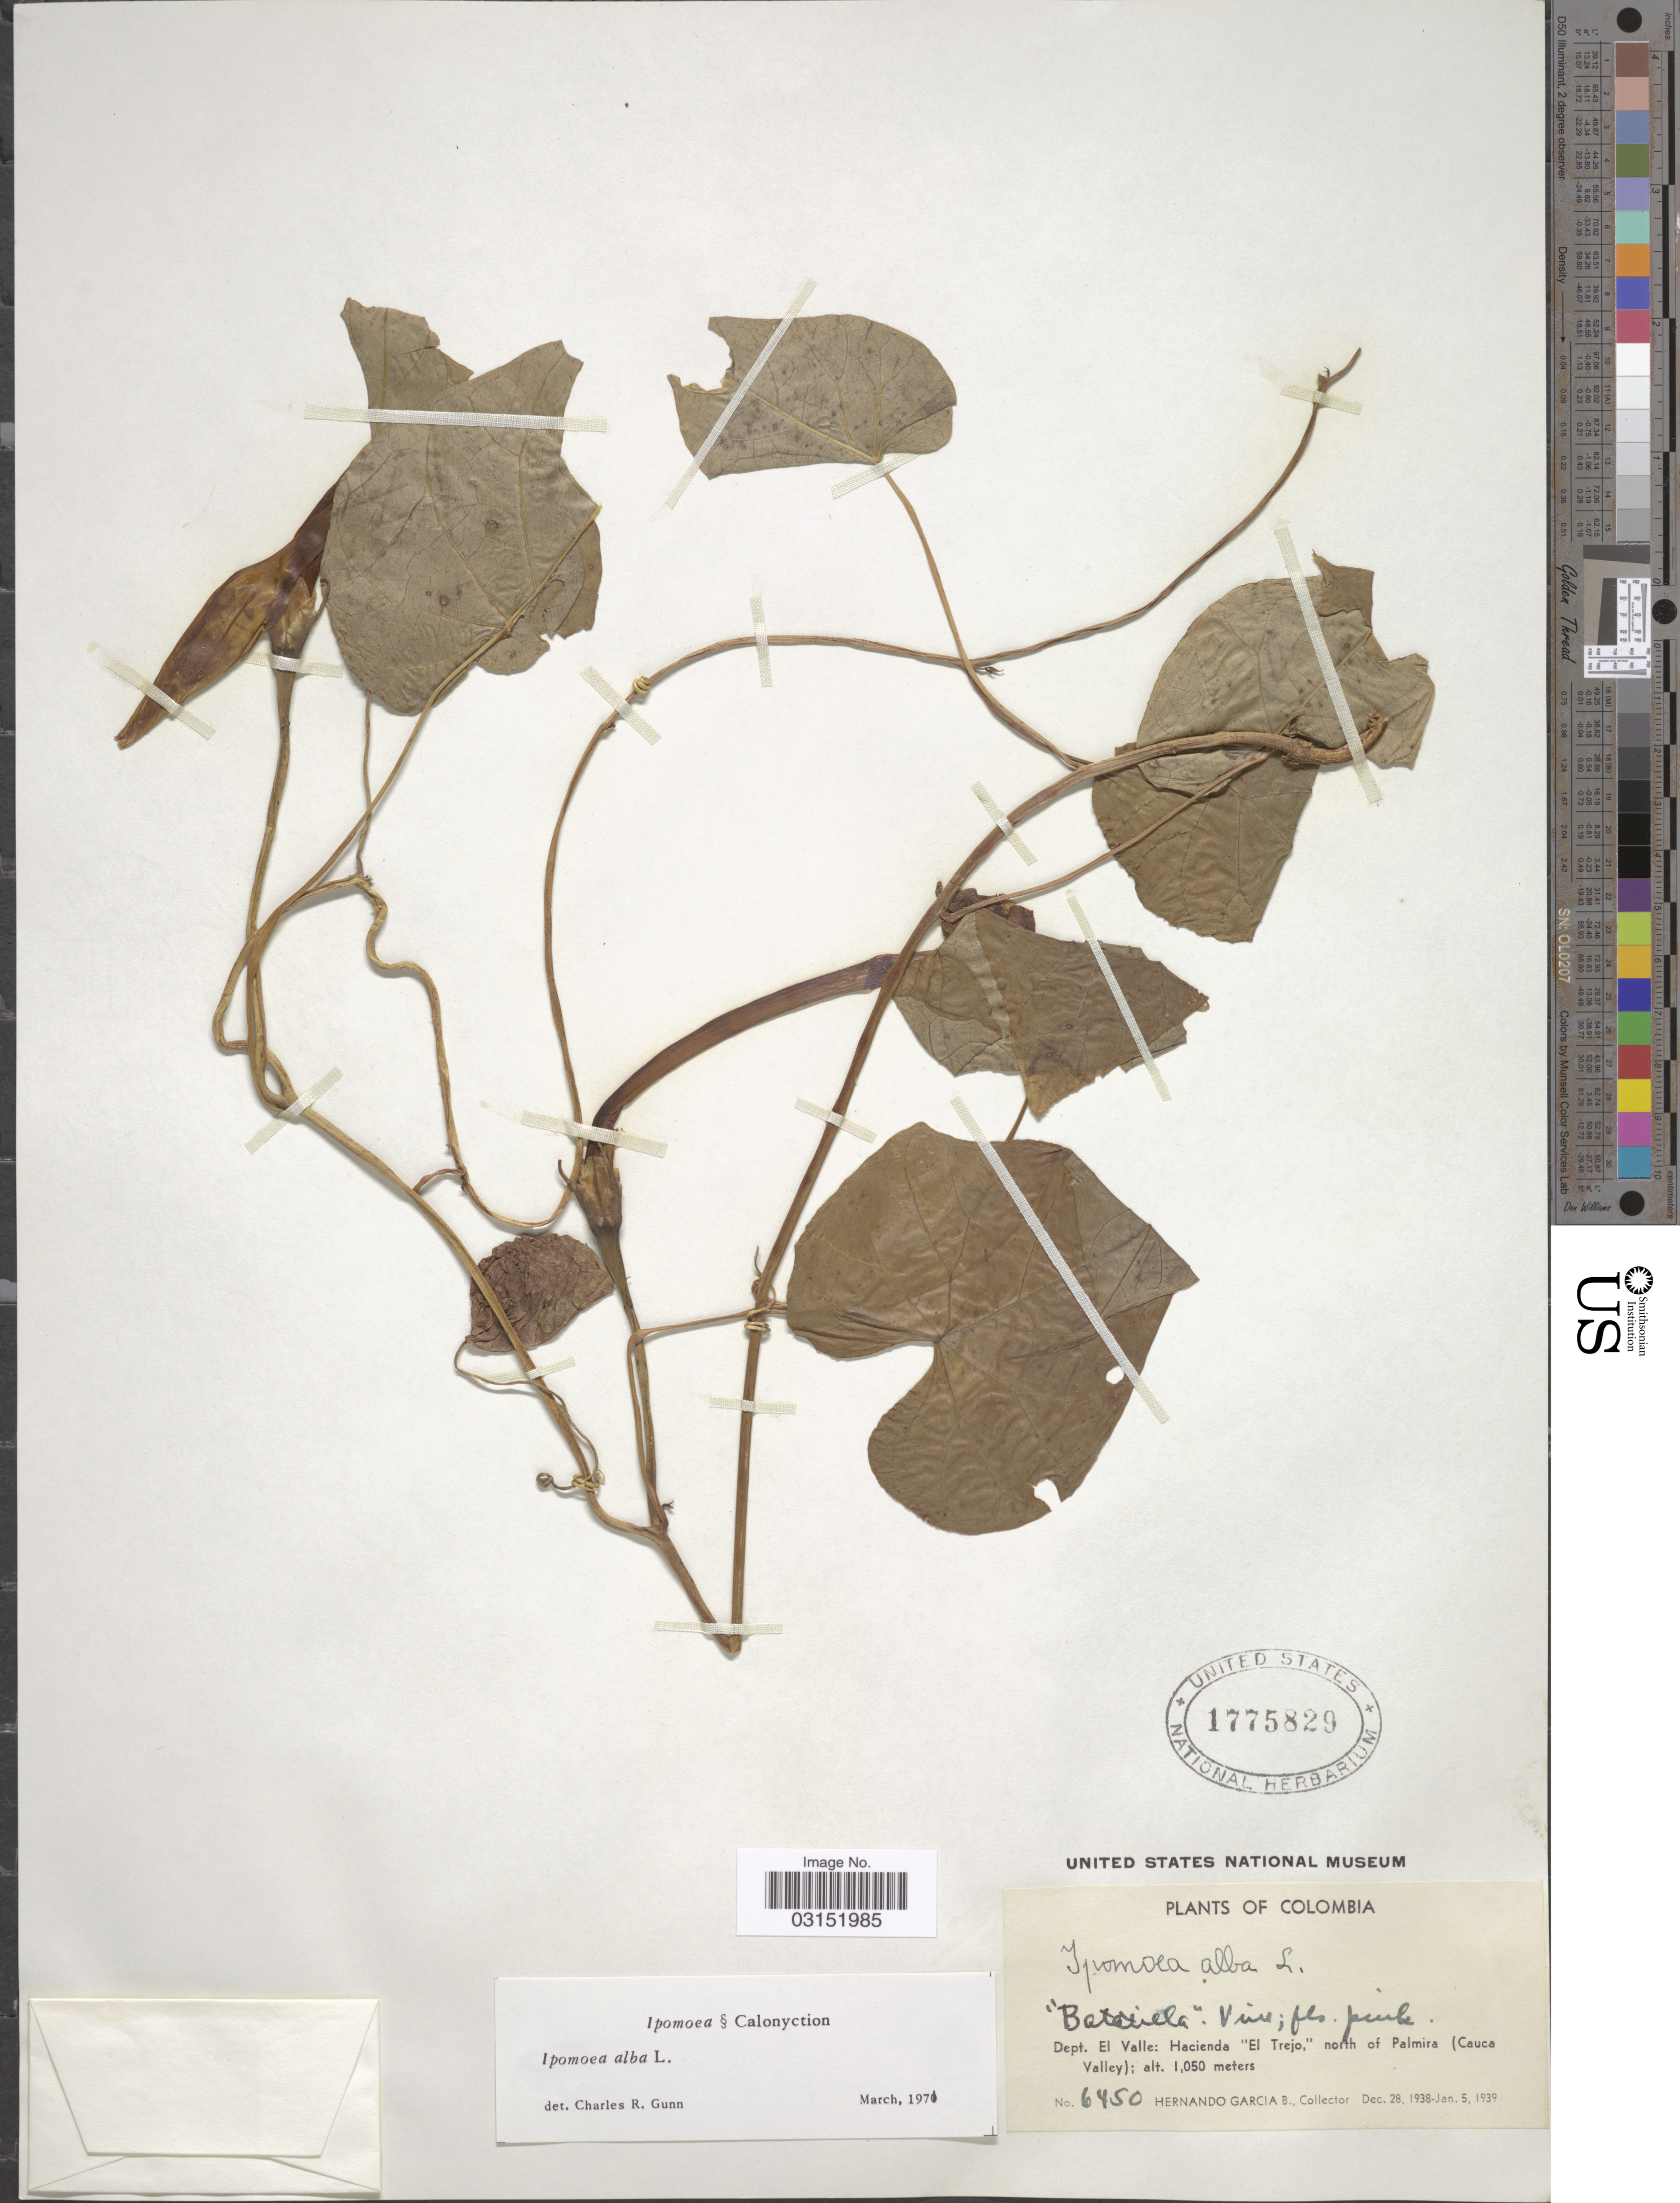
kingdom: Plantae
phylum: Tracheophyta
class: Magnoliopsida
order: Solanales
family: Convolvulaceae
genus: Ipomoea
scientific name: Ipomoea alba L.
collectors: H. García Barriga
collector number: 6450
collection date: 1938-12-28/1939-01-05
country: Colombia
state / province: Valle del Cauca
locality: Dept. El Valle: Hacienda "El Trejo", north of Palmira (Cauca Valley).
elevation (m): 1050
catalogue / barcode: US 1775829